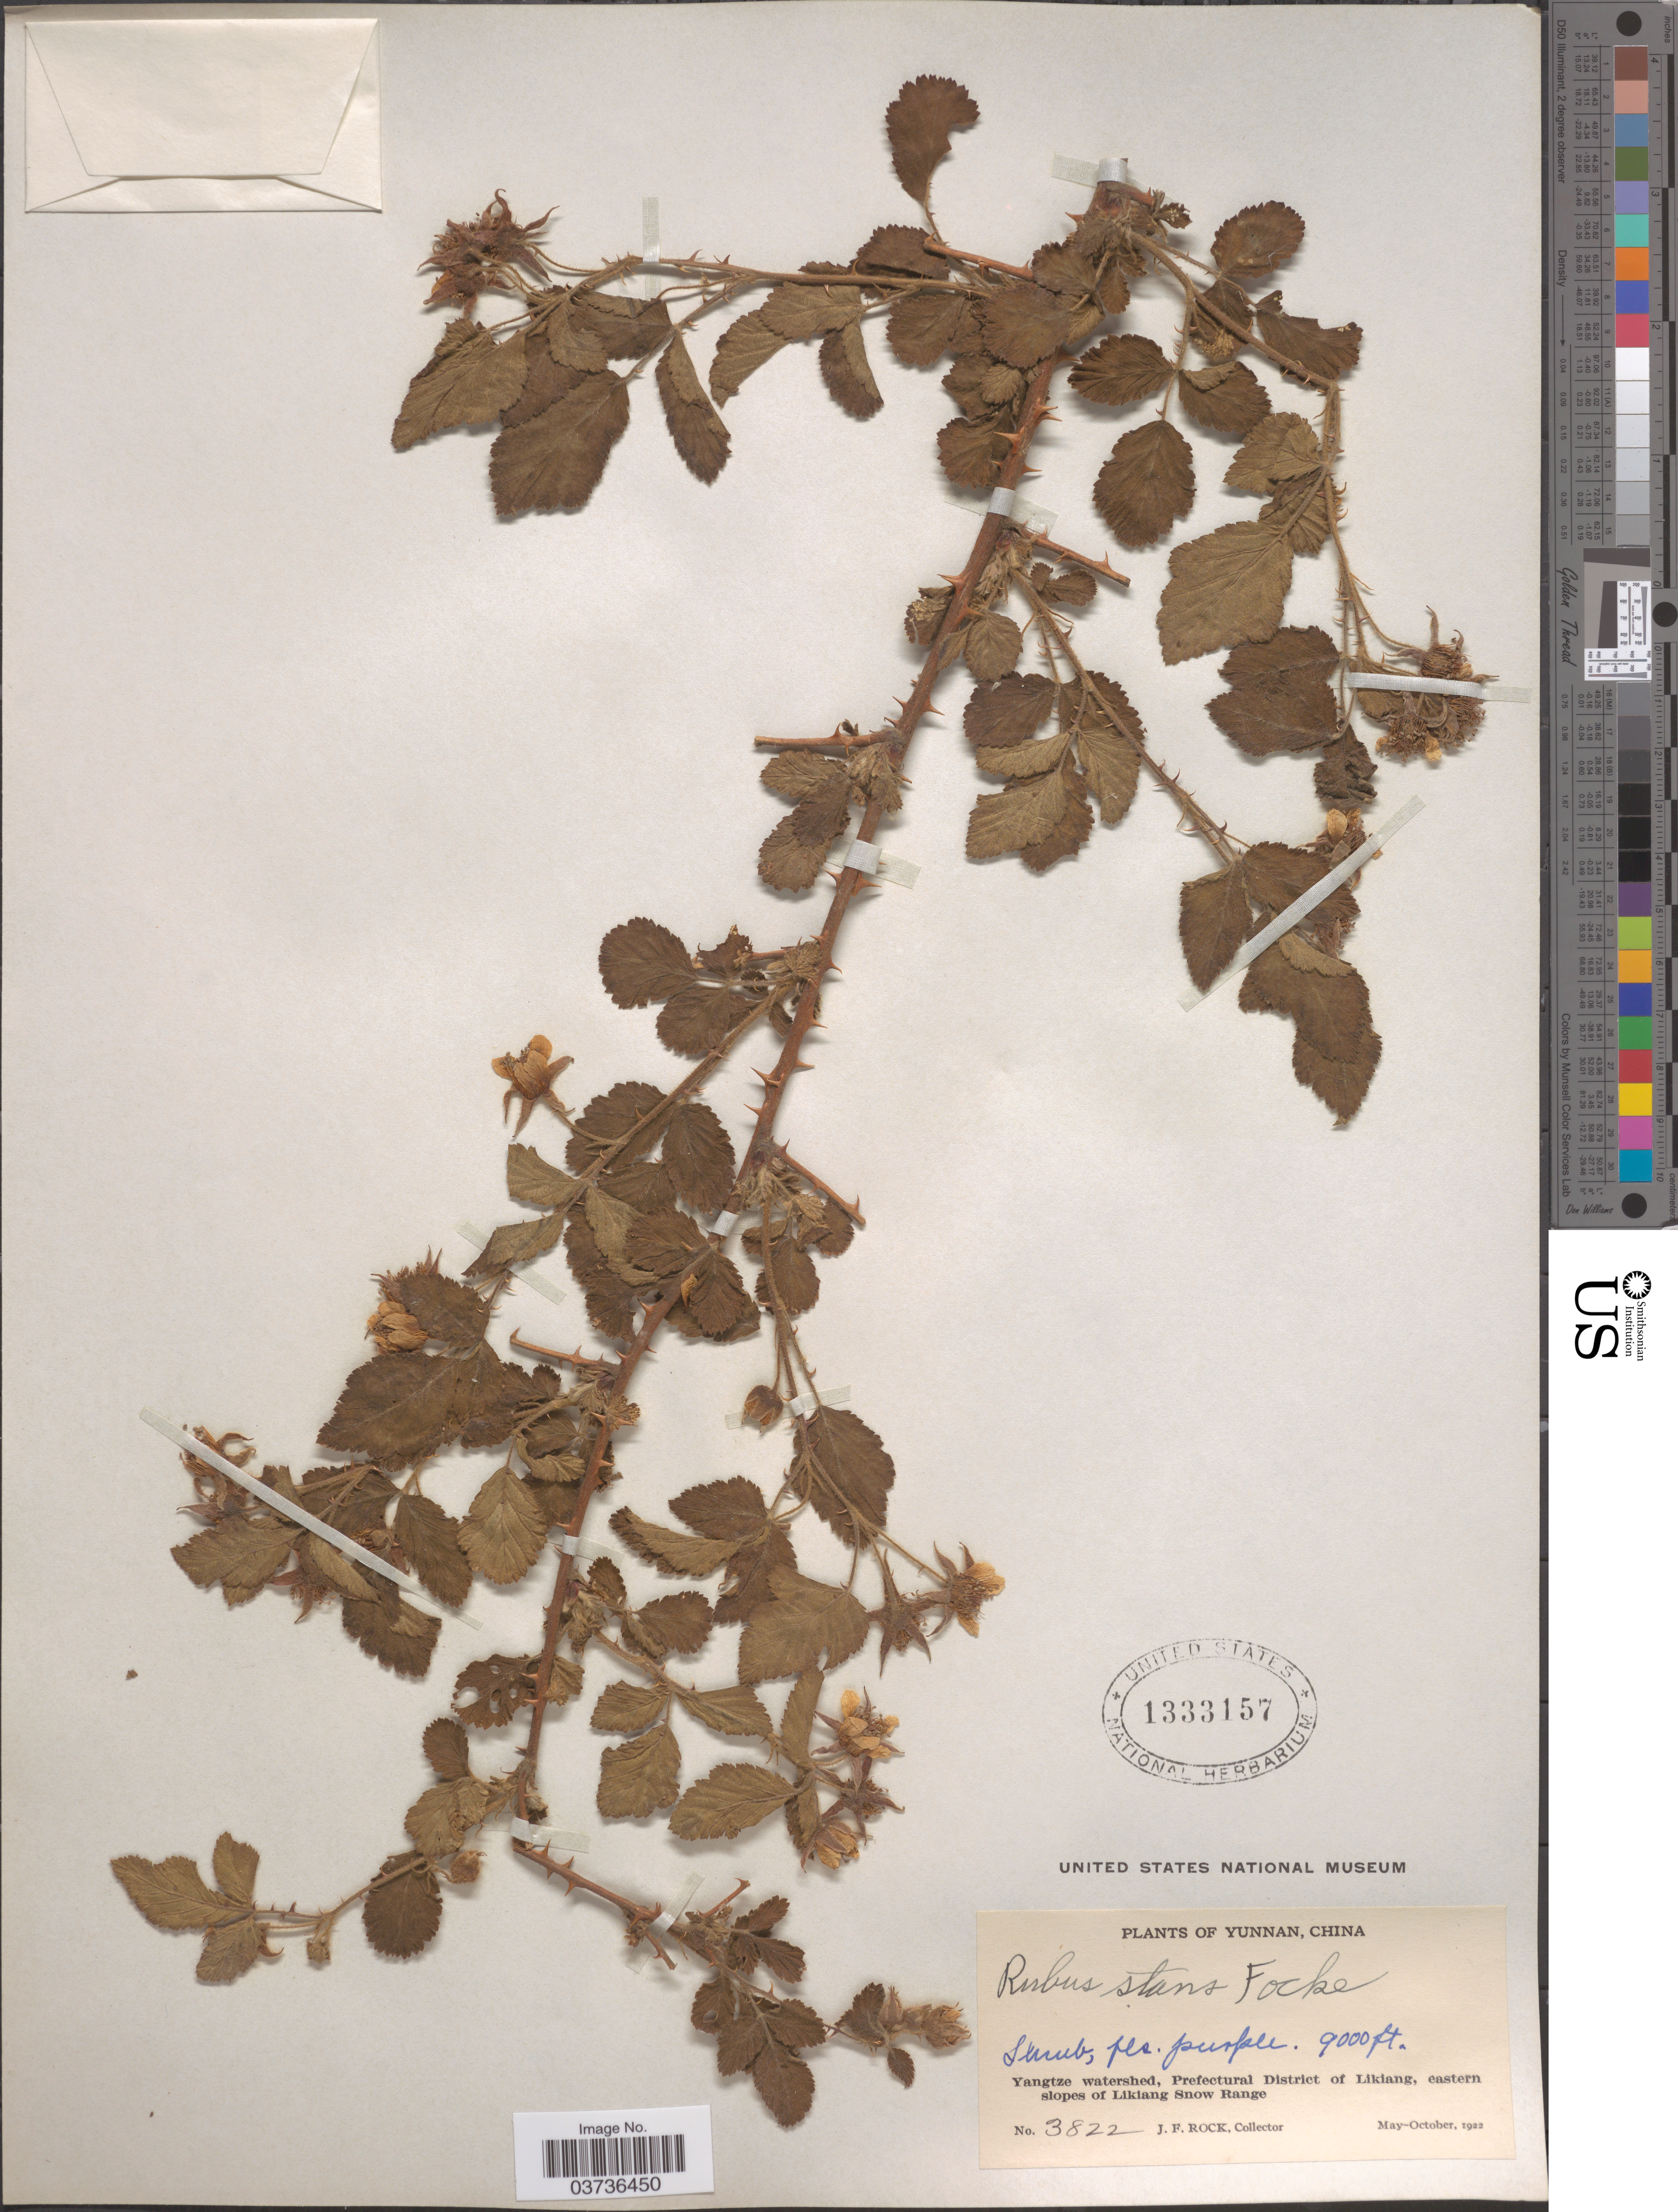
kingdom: Plantae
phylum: Tracheophyta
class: Magnoliopsida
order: Rosales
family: Rosaceae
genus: Rubus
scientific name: Rubus stans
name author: Focke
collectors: J. Rock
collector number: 3822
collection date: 1922-05/1922-10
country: China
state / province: Yunnan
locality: Yangtze watershed, Prefectural District of Likiang, eastern slopes of Likiang Snow Range.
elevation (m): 2743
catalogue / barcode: US 1333157